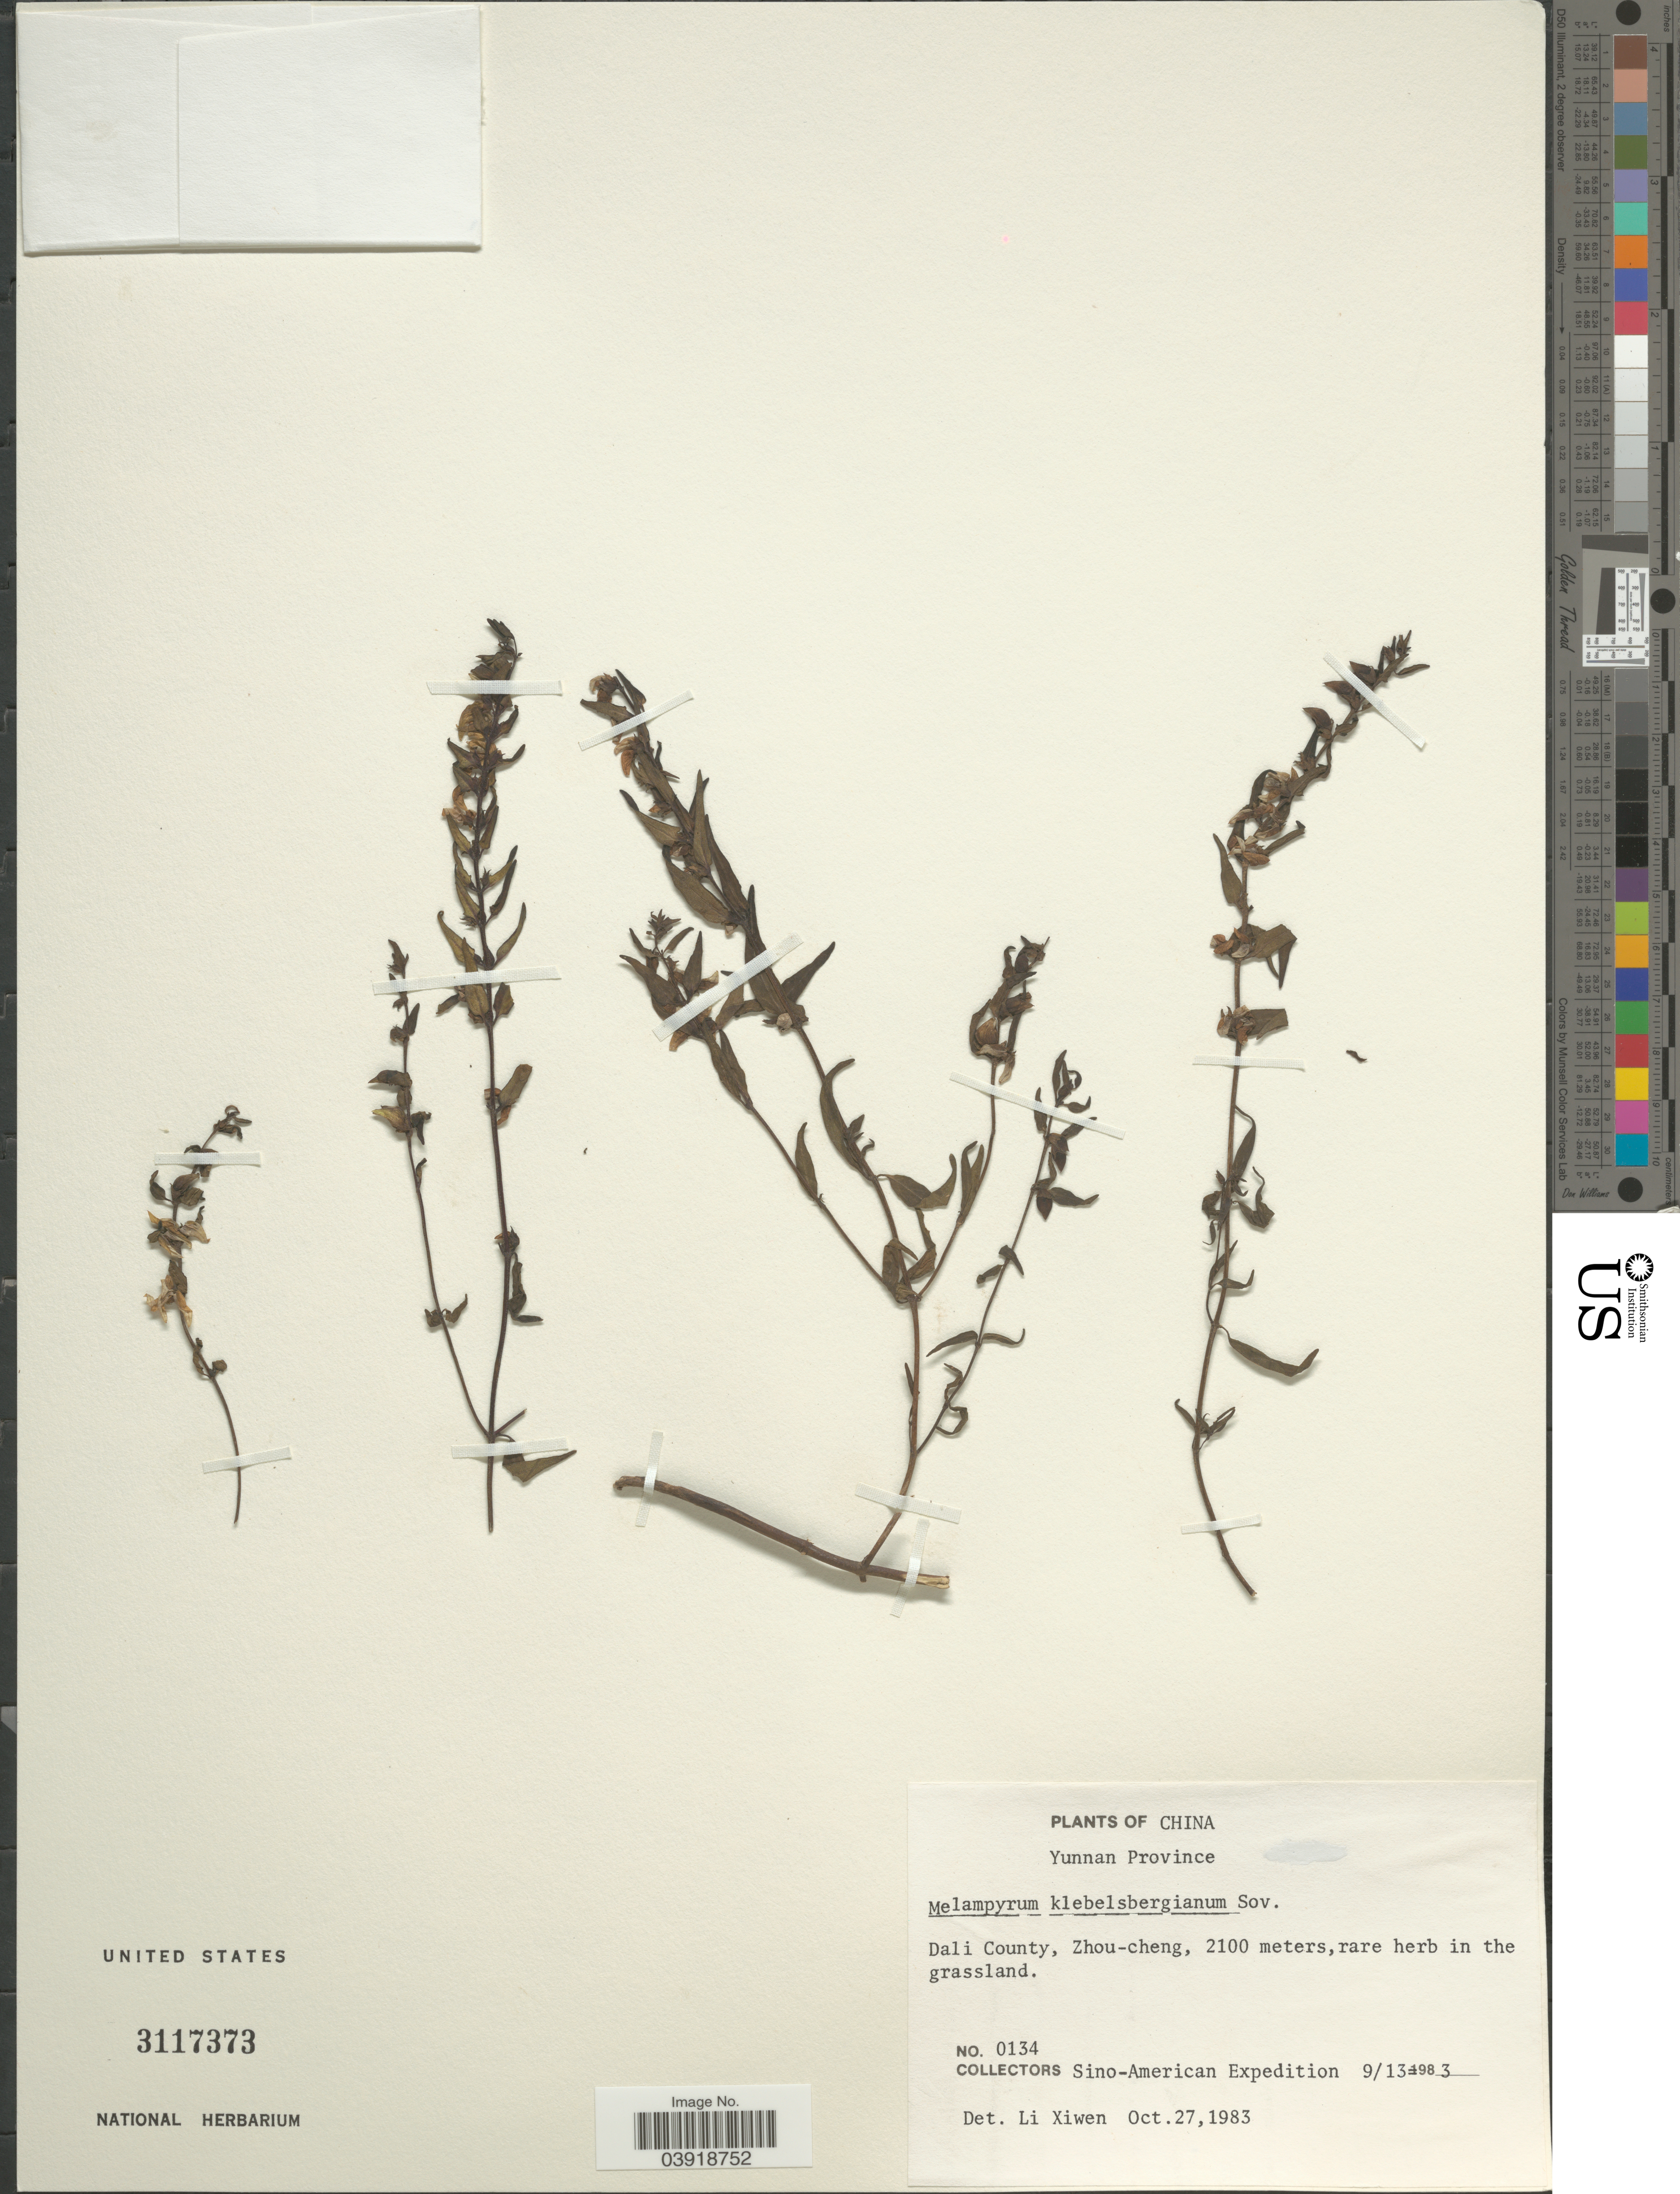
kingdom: Plantae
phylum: Tracheophyta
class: Magnoliopsida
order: Lamiales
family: Orobanchaceae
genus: Melampyrum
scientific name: Melampyrum klebelsbergianum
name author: Soó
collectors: Sino-American Expedition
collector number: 0134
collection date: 1983-09-13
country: China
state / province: Yunnan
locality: Dali County, Zhou-cheng.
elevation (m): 2100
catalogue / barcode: US 3117373